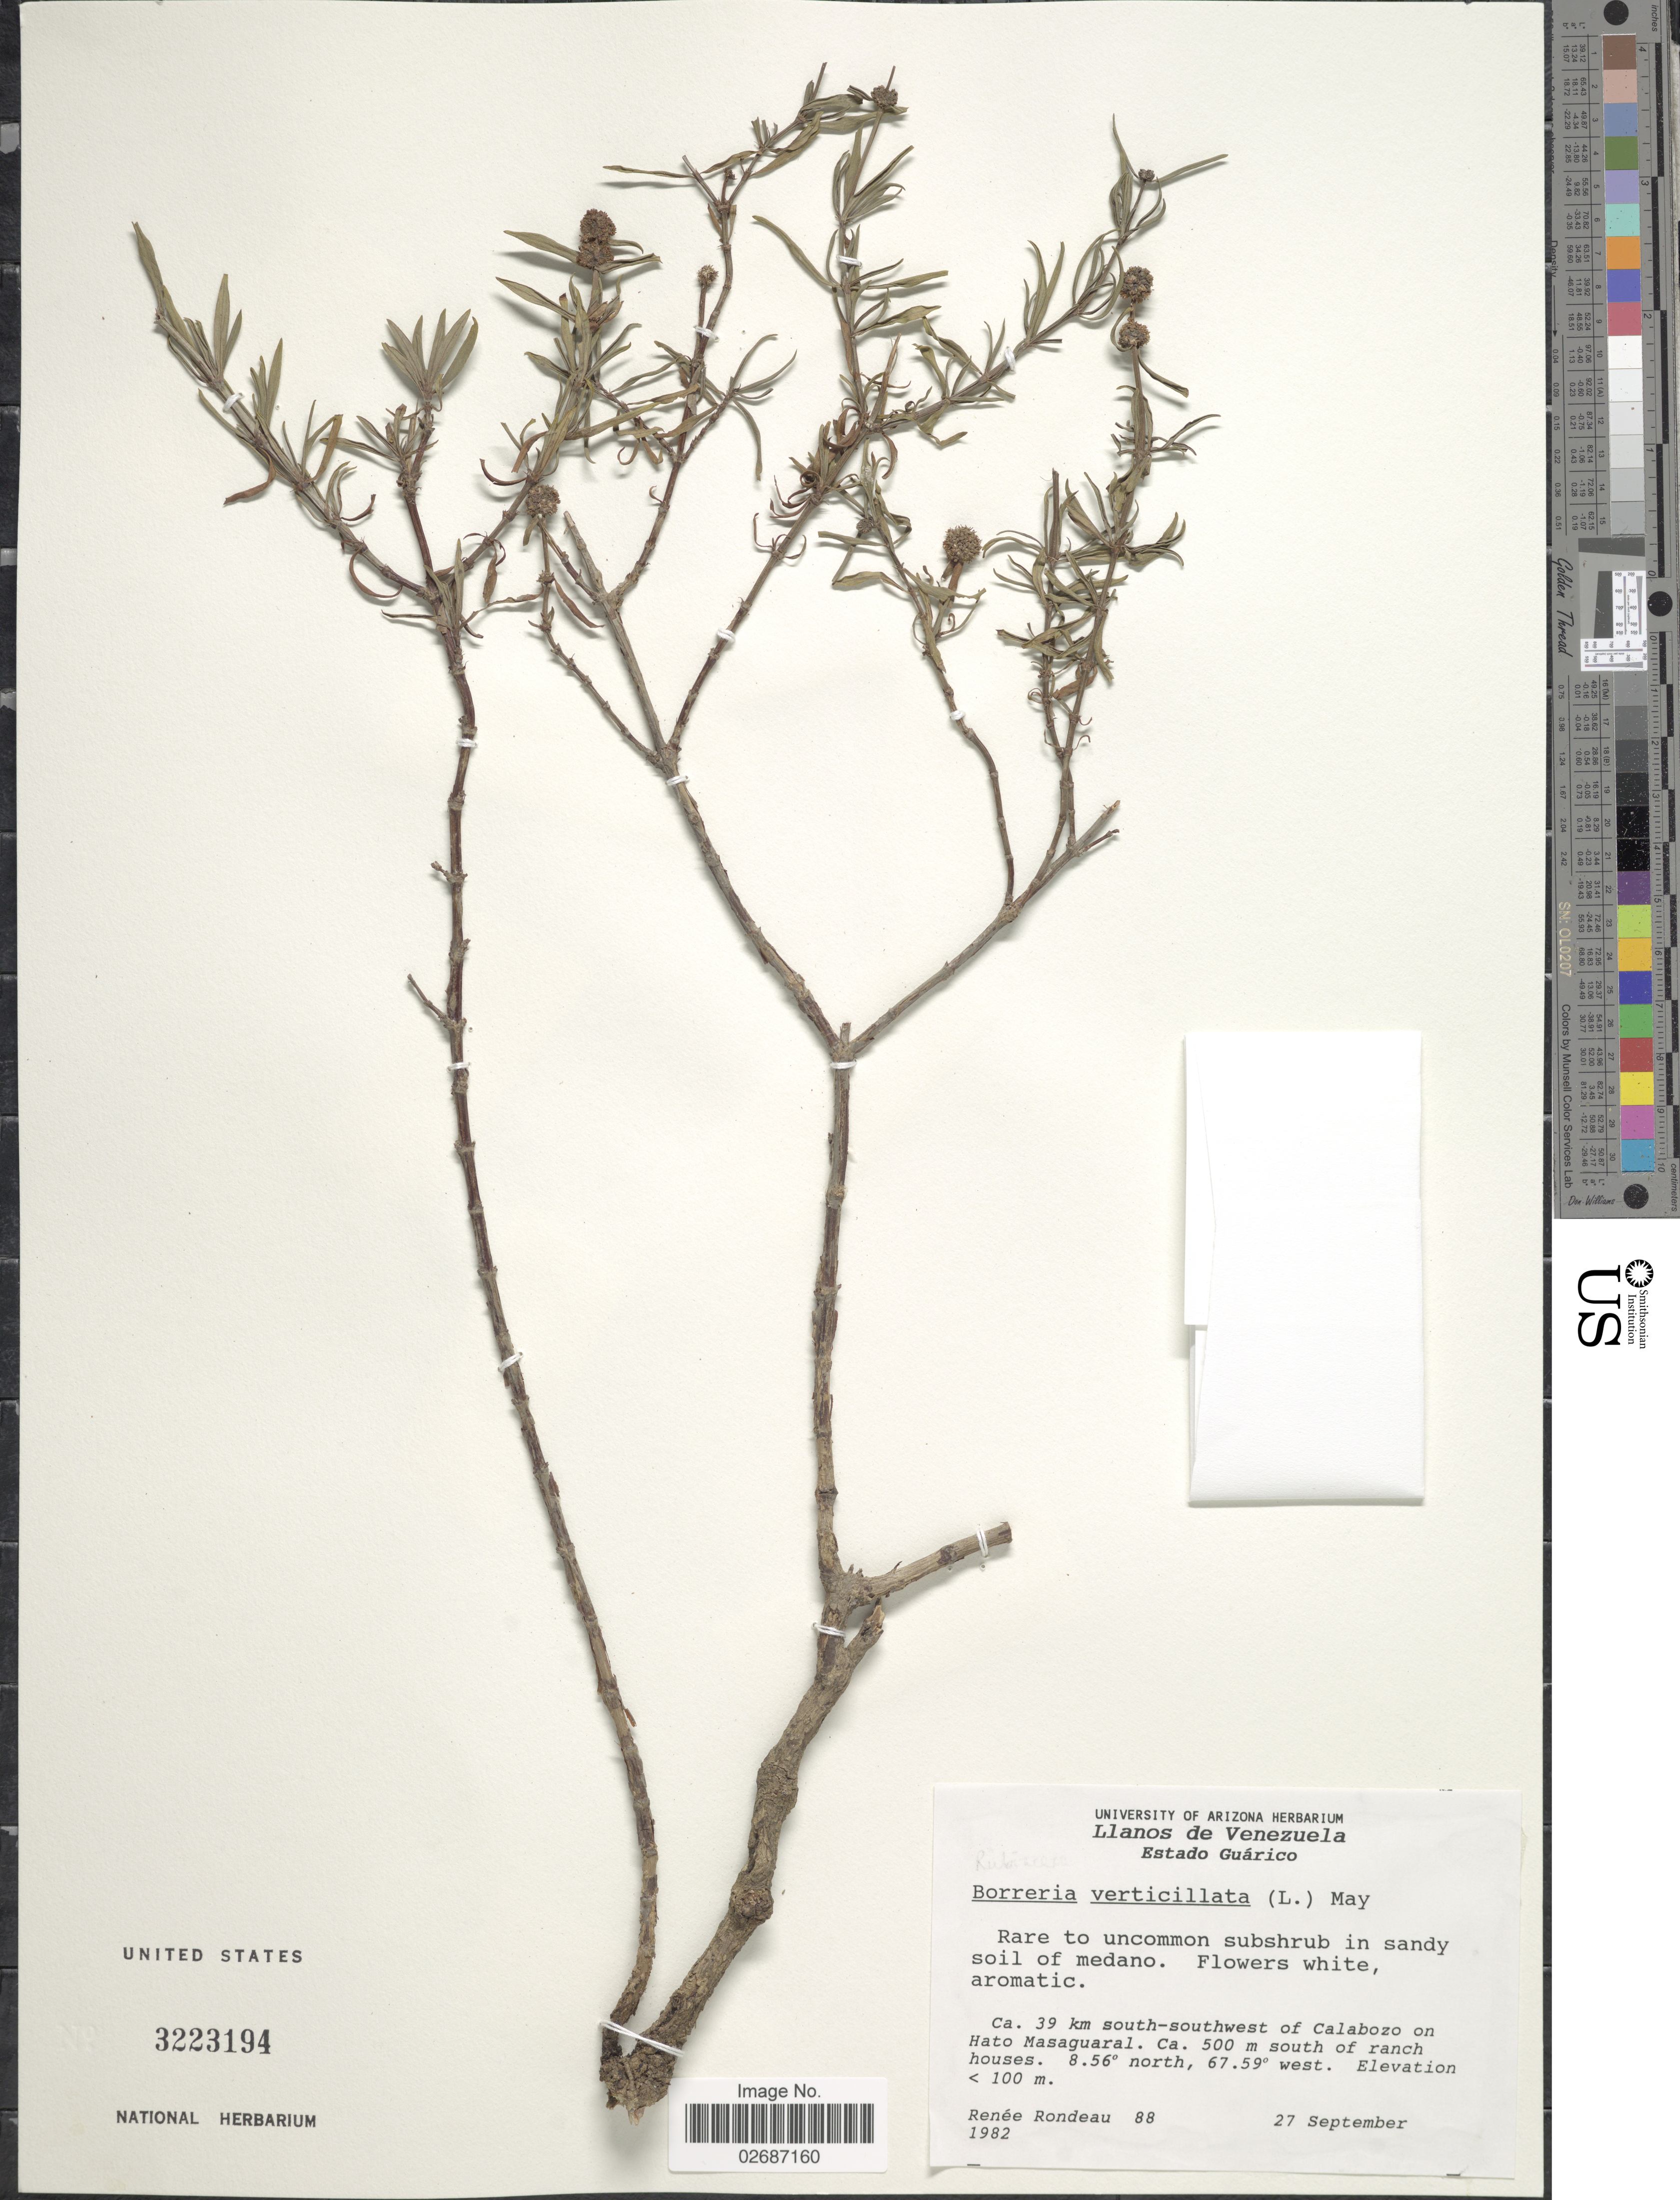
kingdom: Plantae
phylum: Tracheophyta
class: Magnoliopsida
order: Gentianales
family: Rubiaceae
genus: Borreria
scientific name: Borreria verticillata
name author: (L.) G. Mey.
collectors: R. Rondeau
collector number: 88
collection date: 1982-09-27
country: Venezuela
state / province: Guárico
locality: Llanos de Venezuela, ca. 39 km south-southwest of Calaboza on Hato Masaguaral, ca. 500 m south of ranch houses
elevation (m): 100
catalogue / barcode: US 3223194